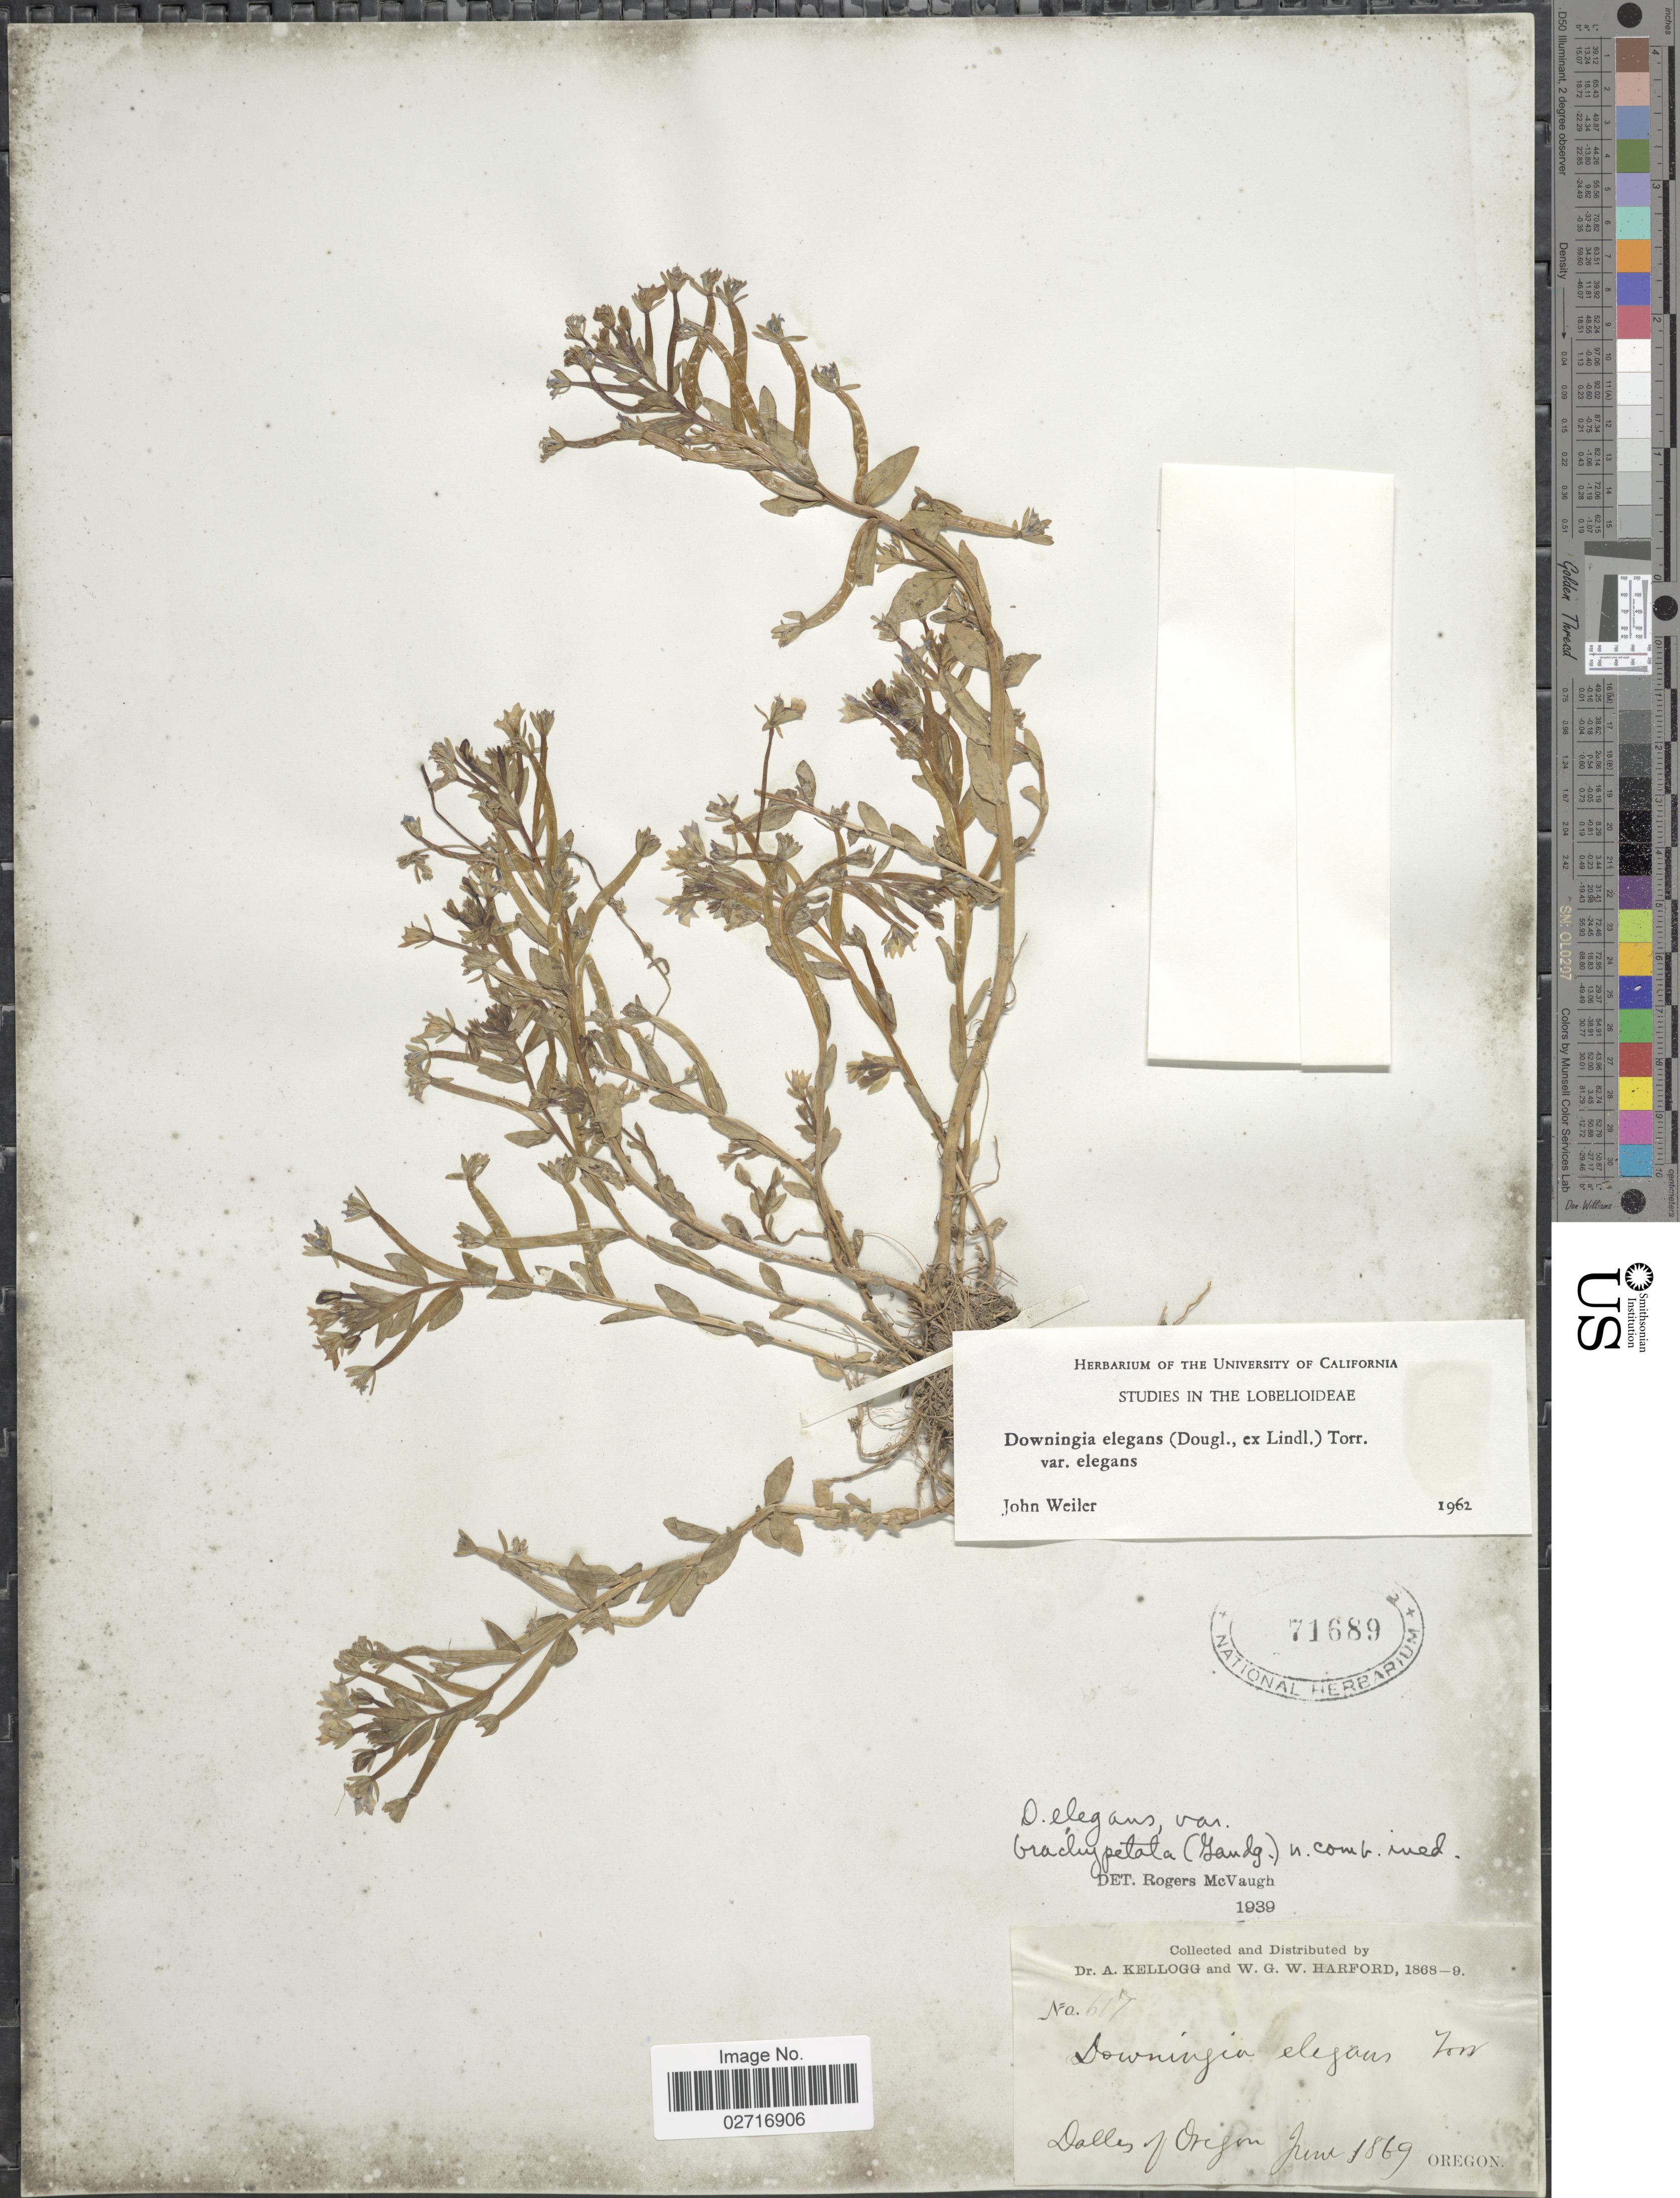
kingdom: Plantae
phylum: Tracheophyta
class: Magnoliopsida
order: Asterales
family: Campanulaceae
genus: Downingia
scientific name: Downingia elegans var. elegans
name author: (Douglas ex Lindl.) Torr. ex A. Gray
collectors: A. Kellogg & W. G. W. Harford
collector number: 617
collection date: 1869-06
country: United States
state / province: Oregon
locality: Dalles of Oregon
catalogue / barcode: US 71689